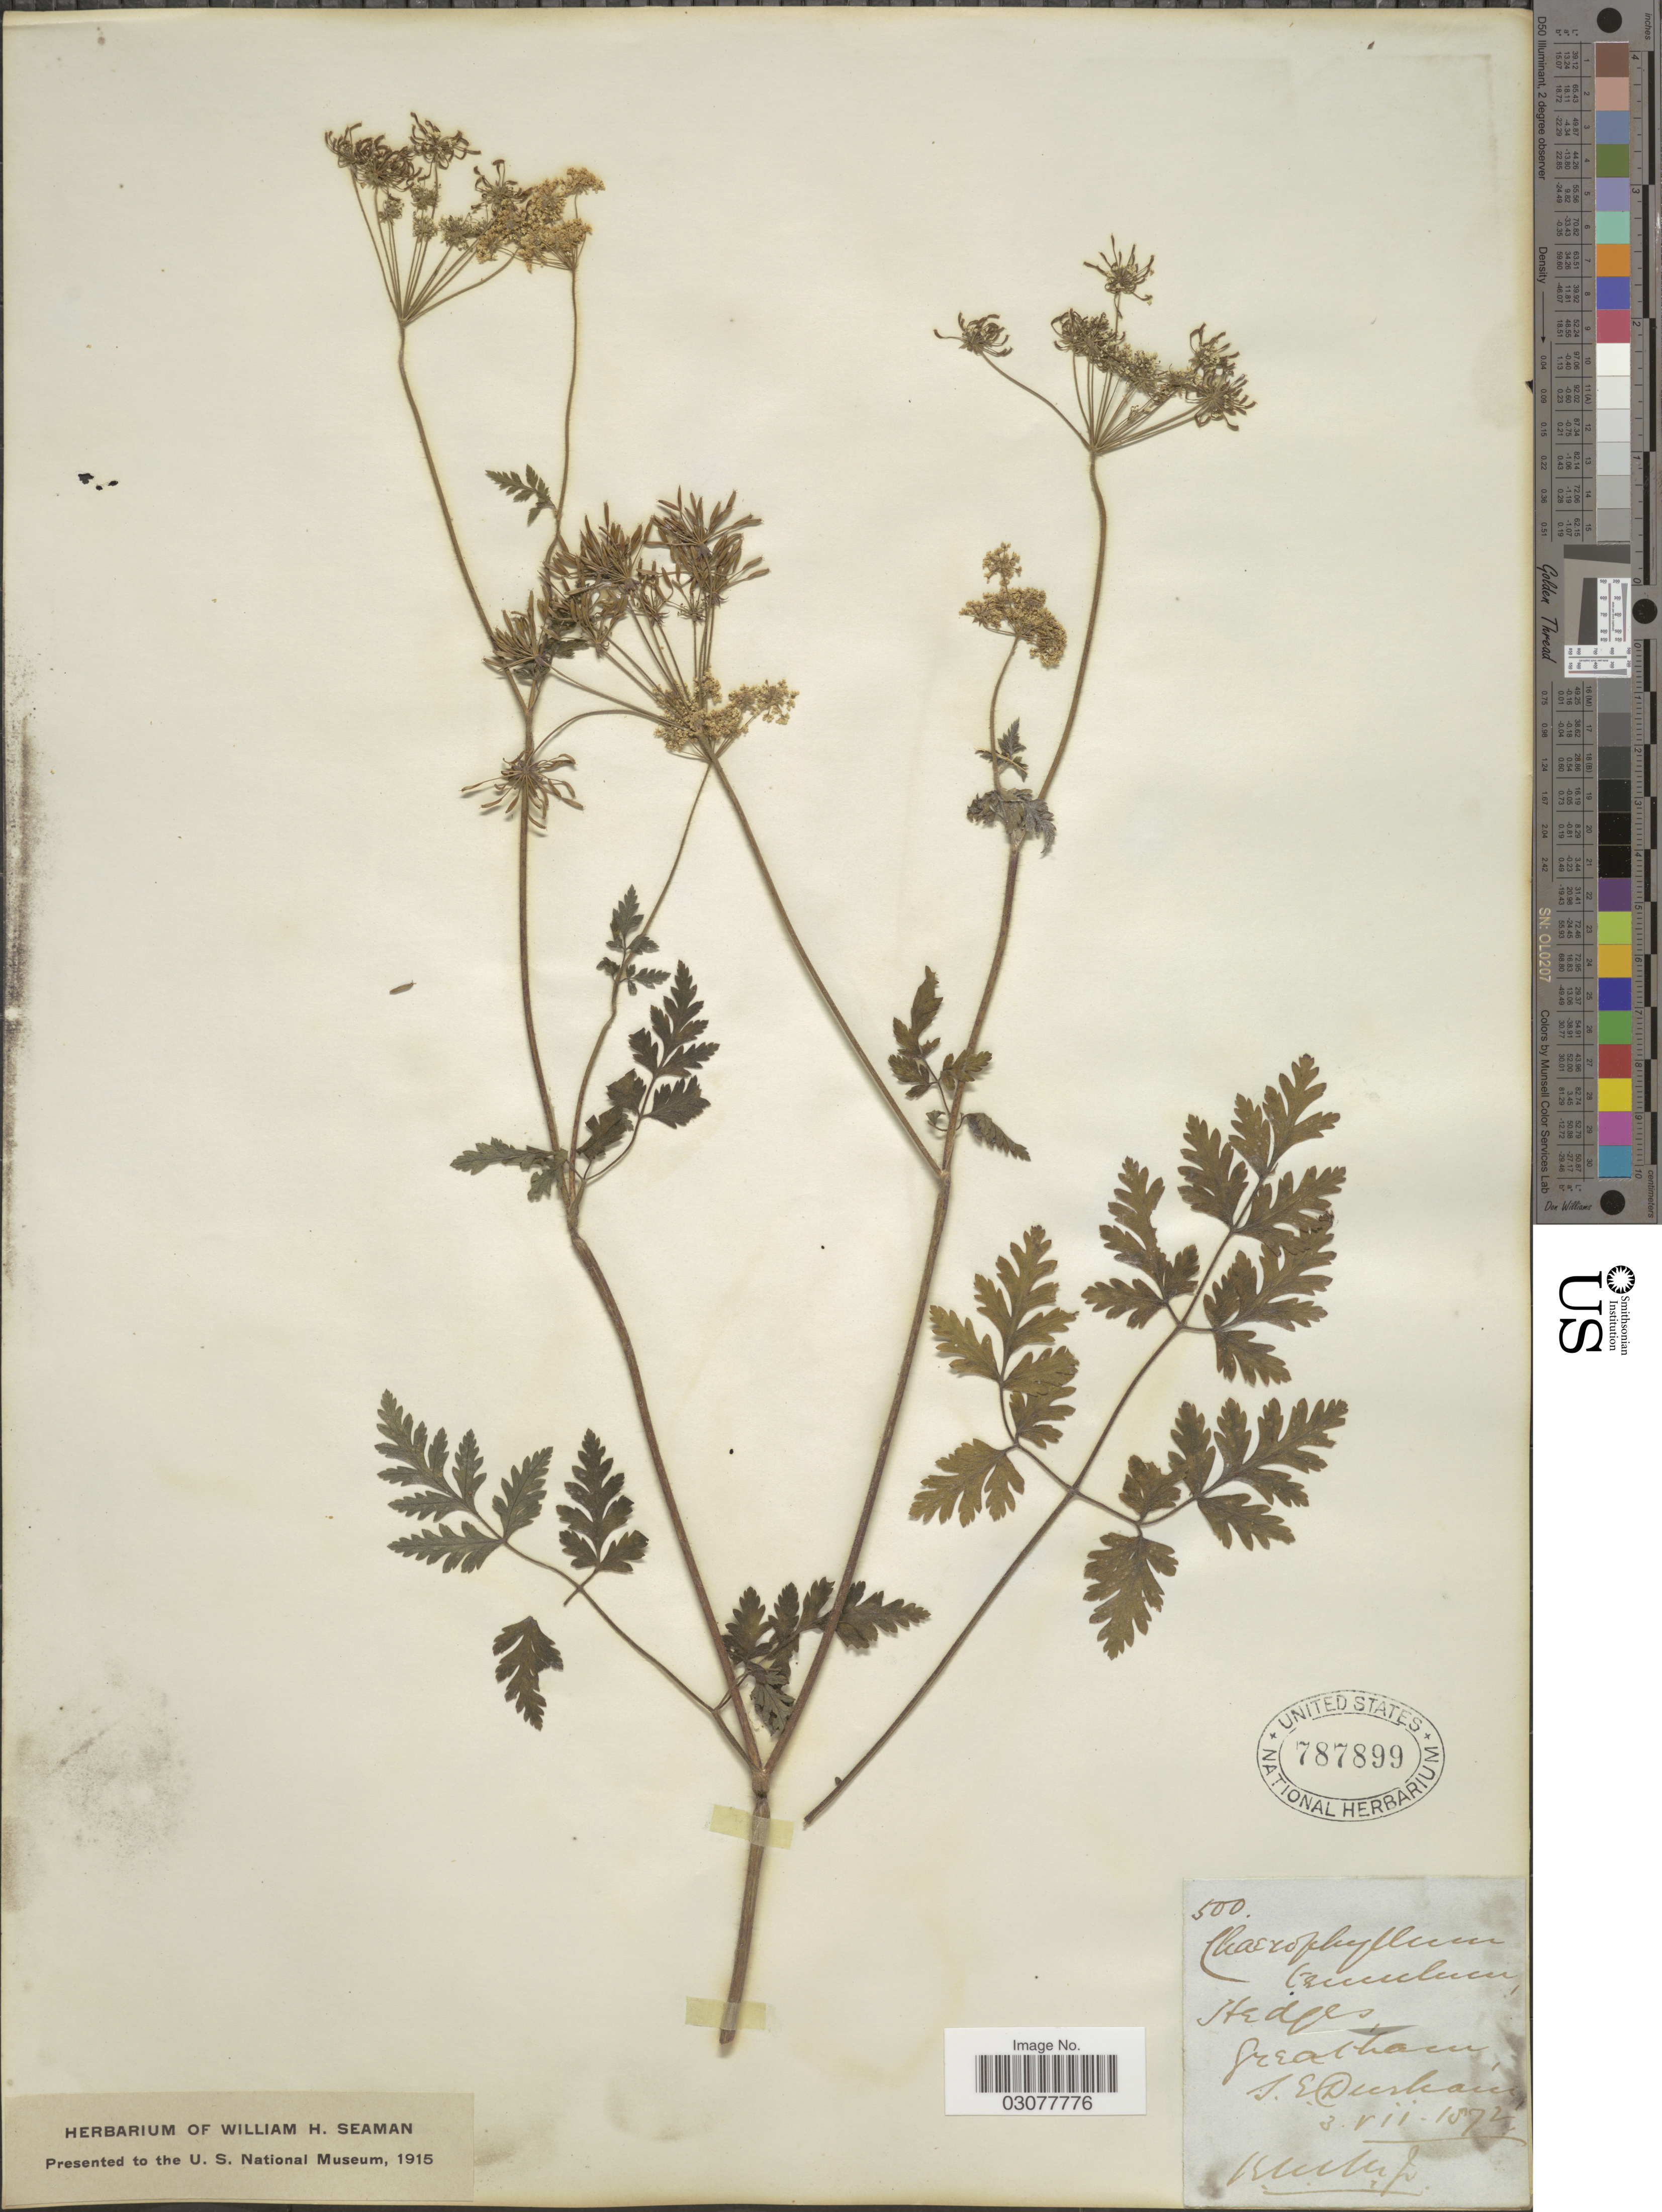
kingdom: Plantae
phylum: Tracheophyta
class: Magnoliopsida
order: Apiales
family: Apiaceae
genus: Chaerophyllum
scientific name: Chaerophyllum temulum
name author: L.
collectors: B.M.M. Jr.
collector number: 500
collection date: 1872-07-03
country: United Kingdom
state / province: England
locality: Greatham. S.E. Durham.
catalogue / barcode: US 787899